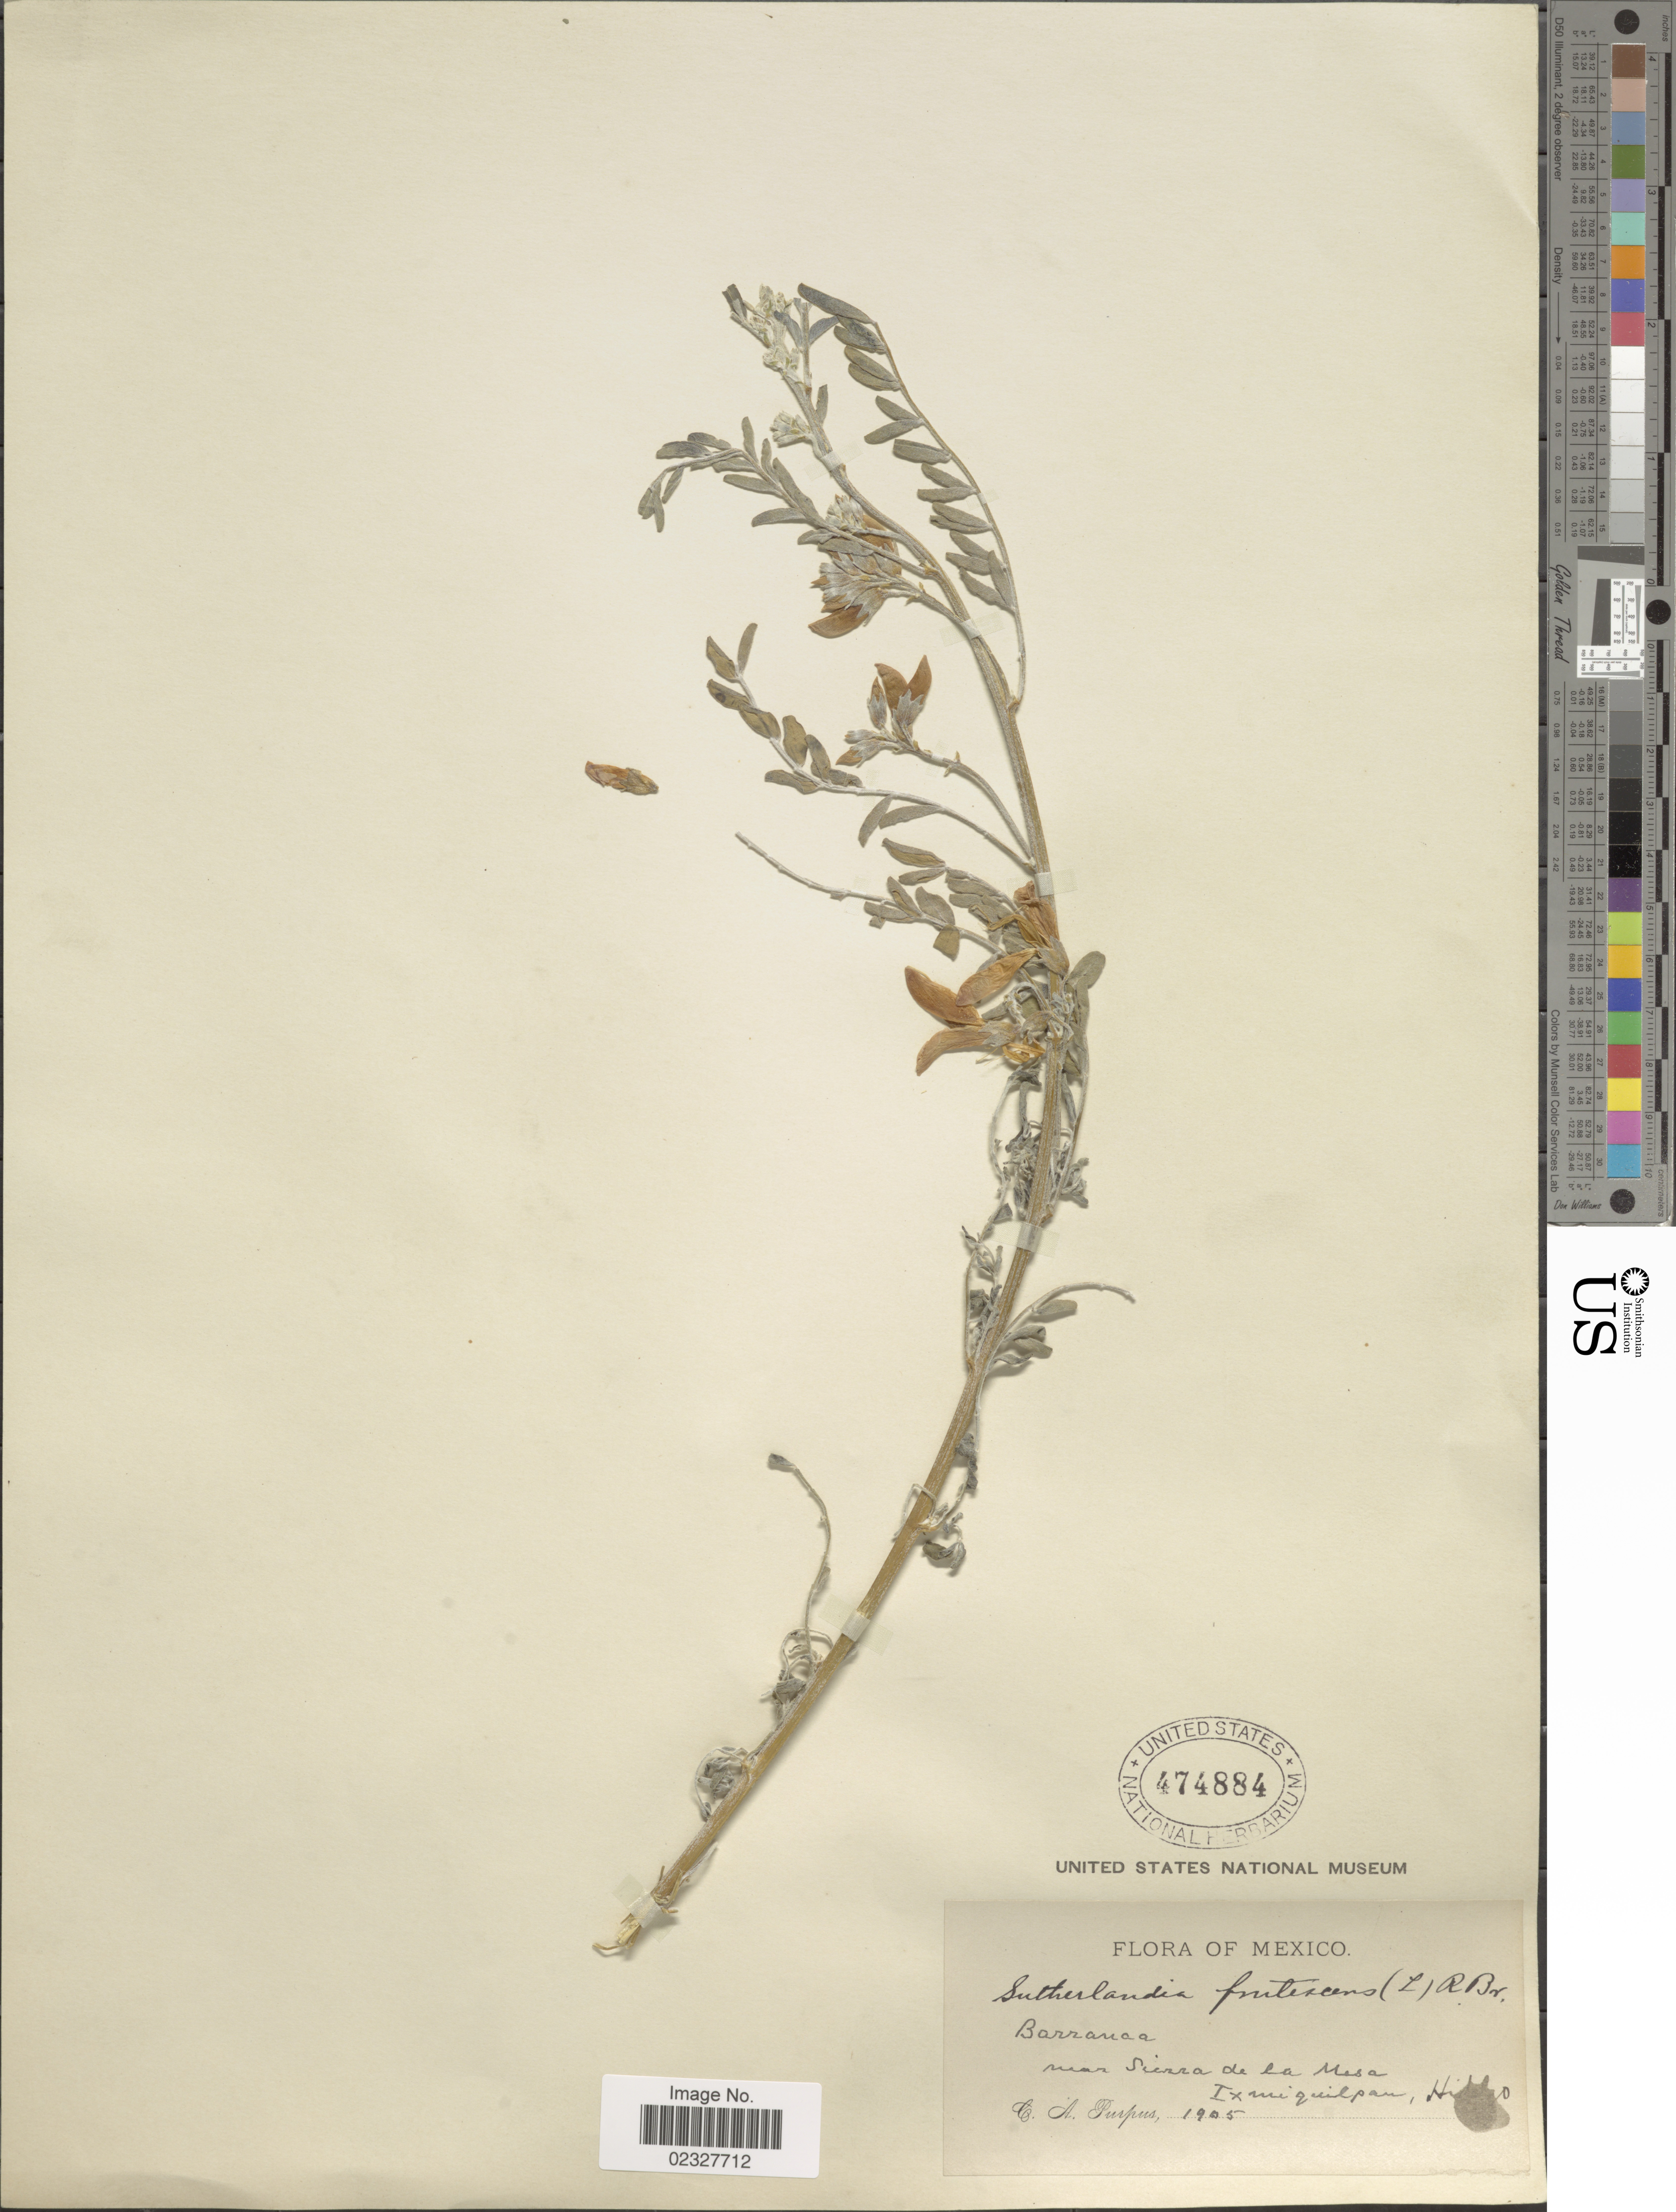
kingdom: Plantae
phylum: Tracheophyta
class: Magnoliopsida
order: Fabales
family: Fabaceae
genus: Sutherlandia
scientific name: Sutherlandia frutescens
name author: (L.) R. Br. ex W.T. Aiton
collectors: C. A. Purpus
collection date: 1905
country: Mexico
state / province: Hidalgo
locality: Barranca near Sierra de la Mesa, Ixmiquilpan, Hidalgo.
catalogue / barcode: US 474884